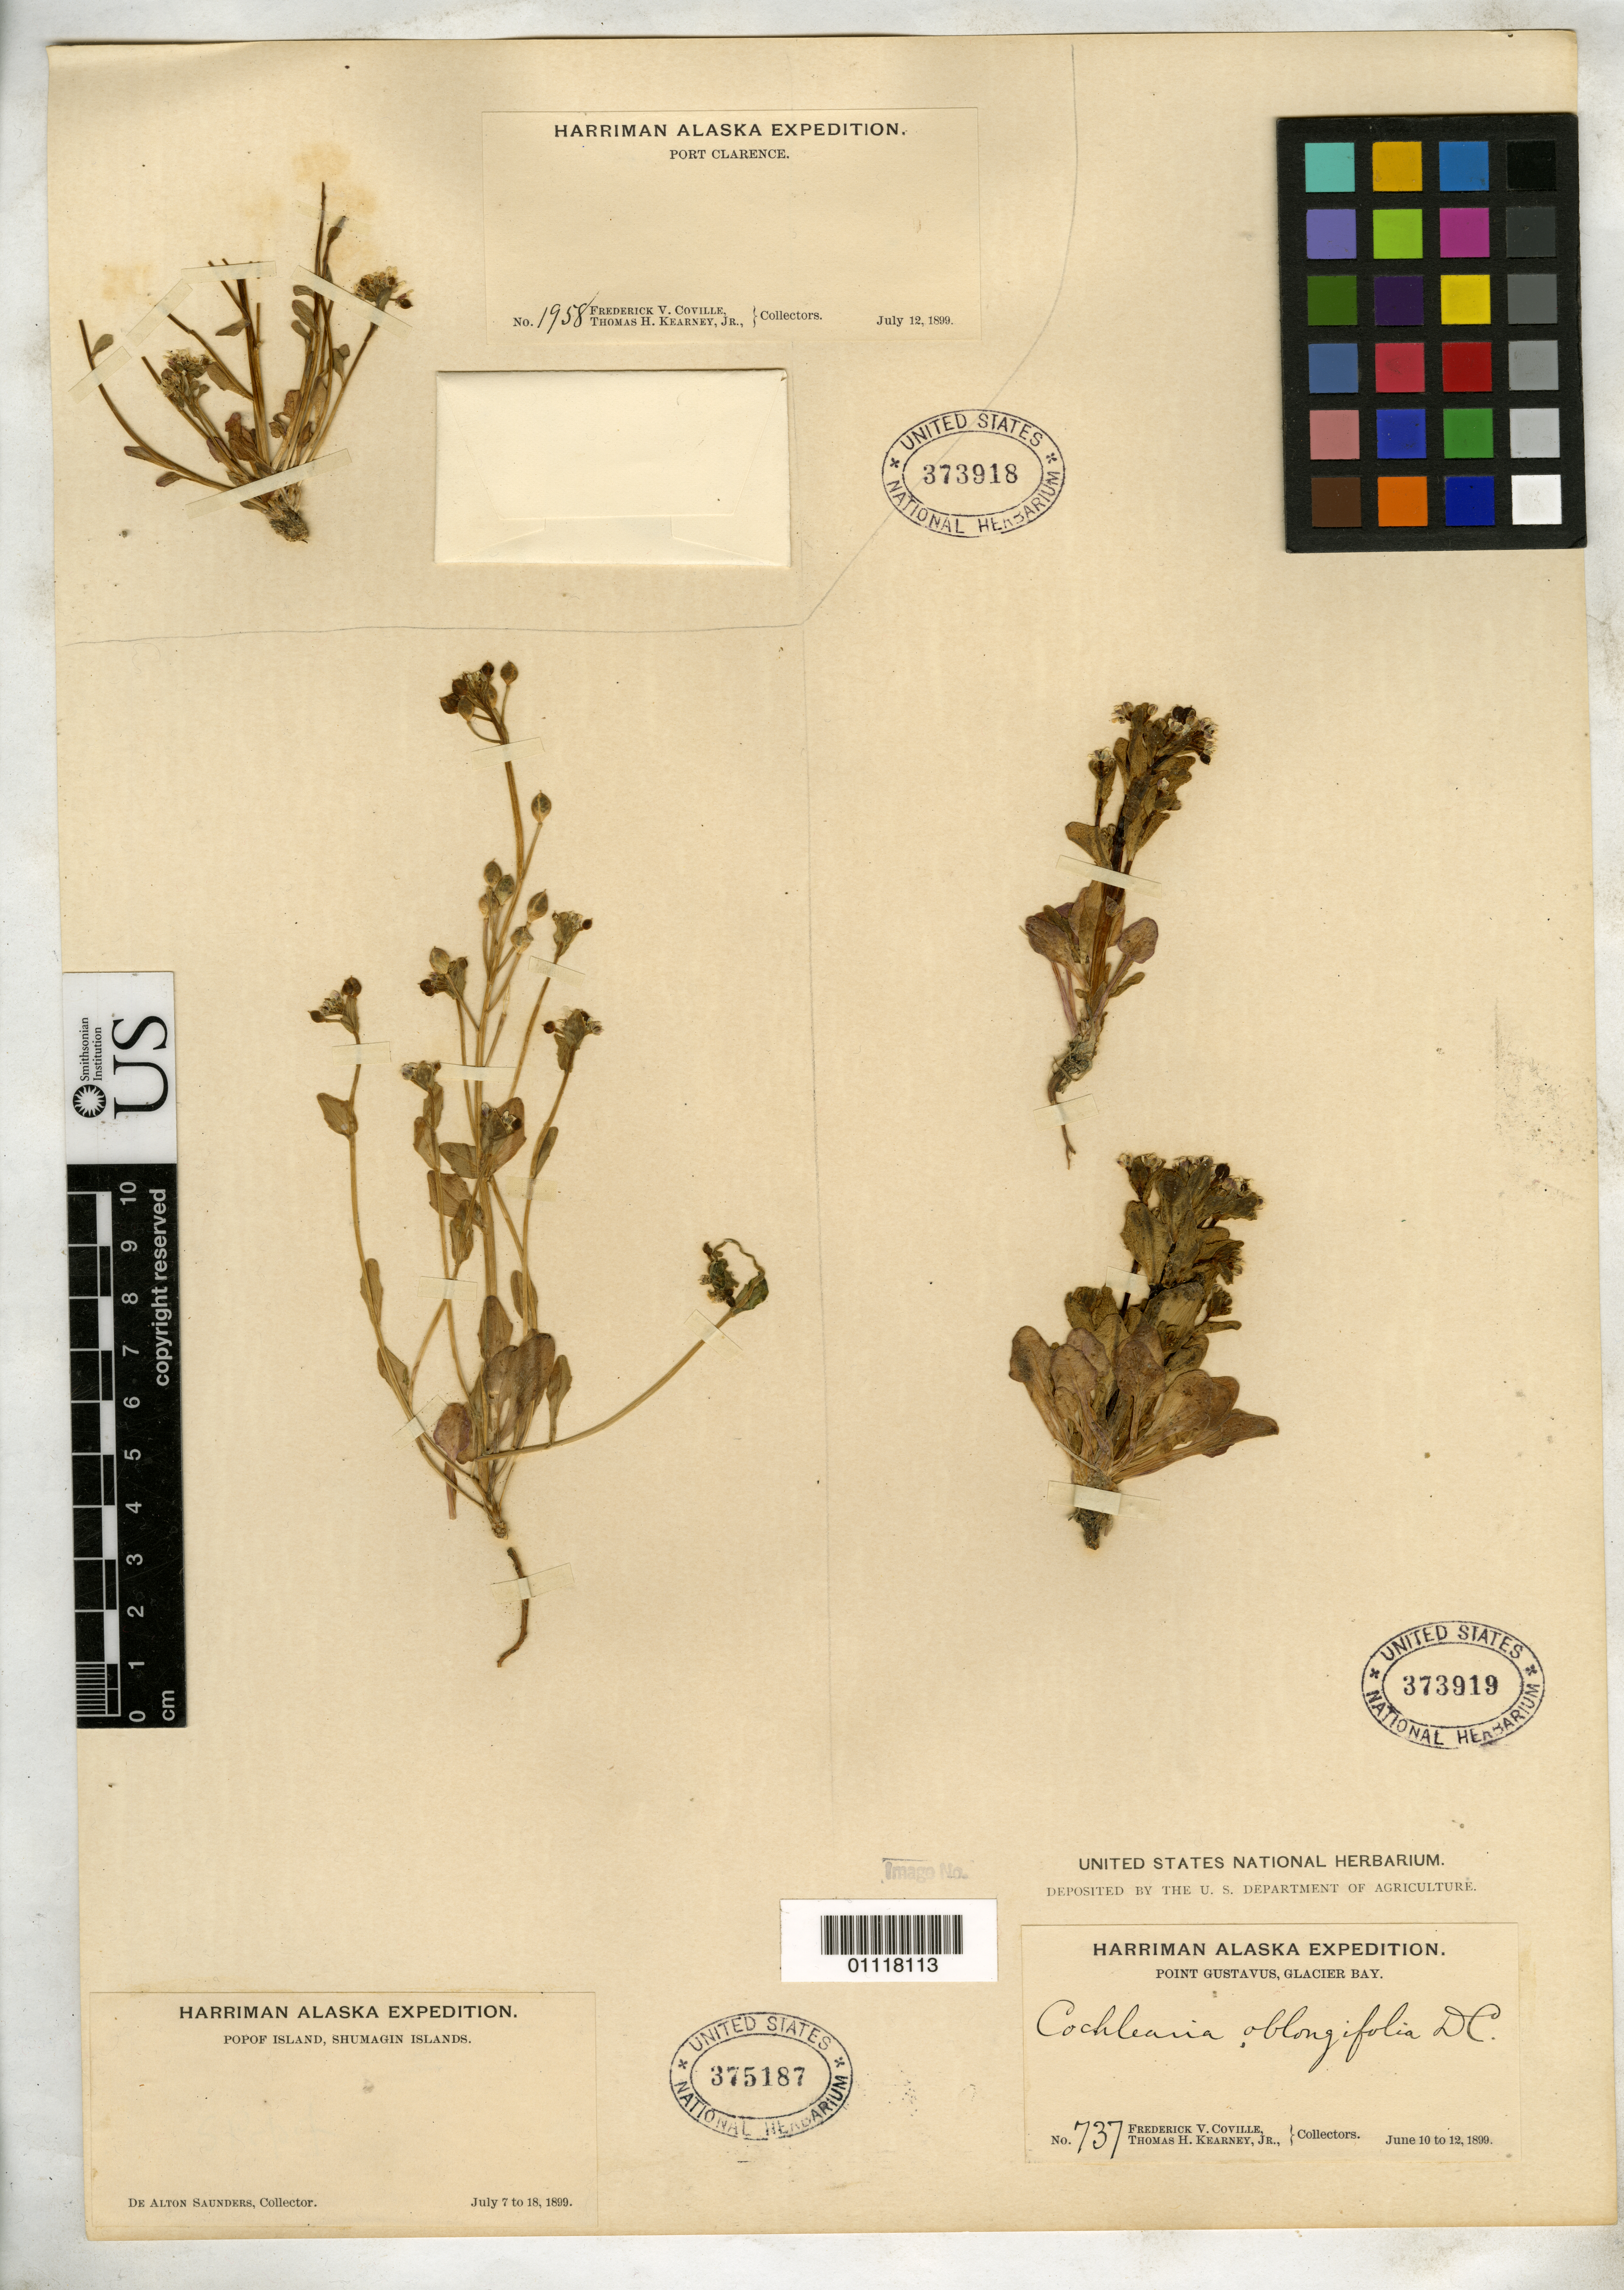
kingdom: Plantae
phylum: Tracheophyta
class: Magnoliopsida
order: Brassicales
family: Brassicaceae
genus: Cochlearia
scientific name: Cochlearia oblongifolia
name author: DC.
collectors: F. V. Coville & T. H. Kearney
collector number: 737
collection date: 1899-06-10/1899-06-12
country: United States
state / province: Alaska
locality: Point Gustavus, Glacier Bay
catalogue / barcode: US 373919